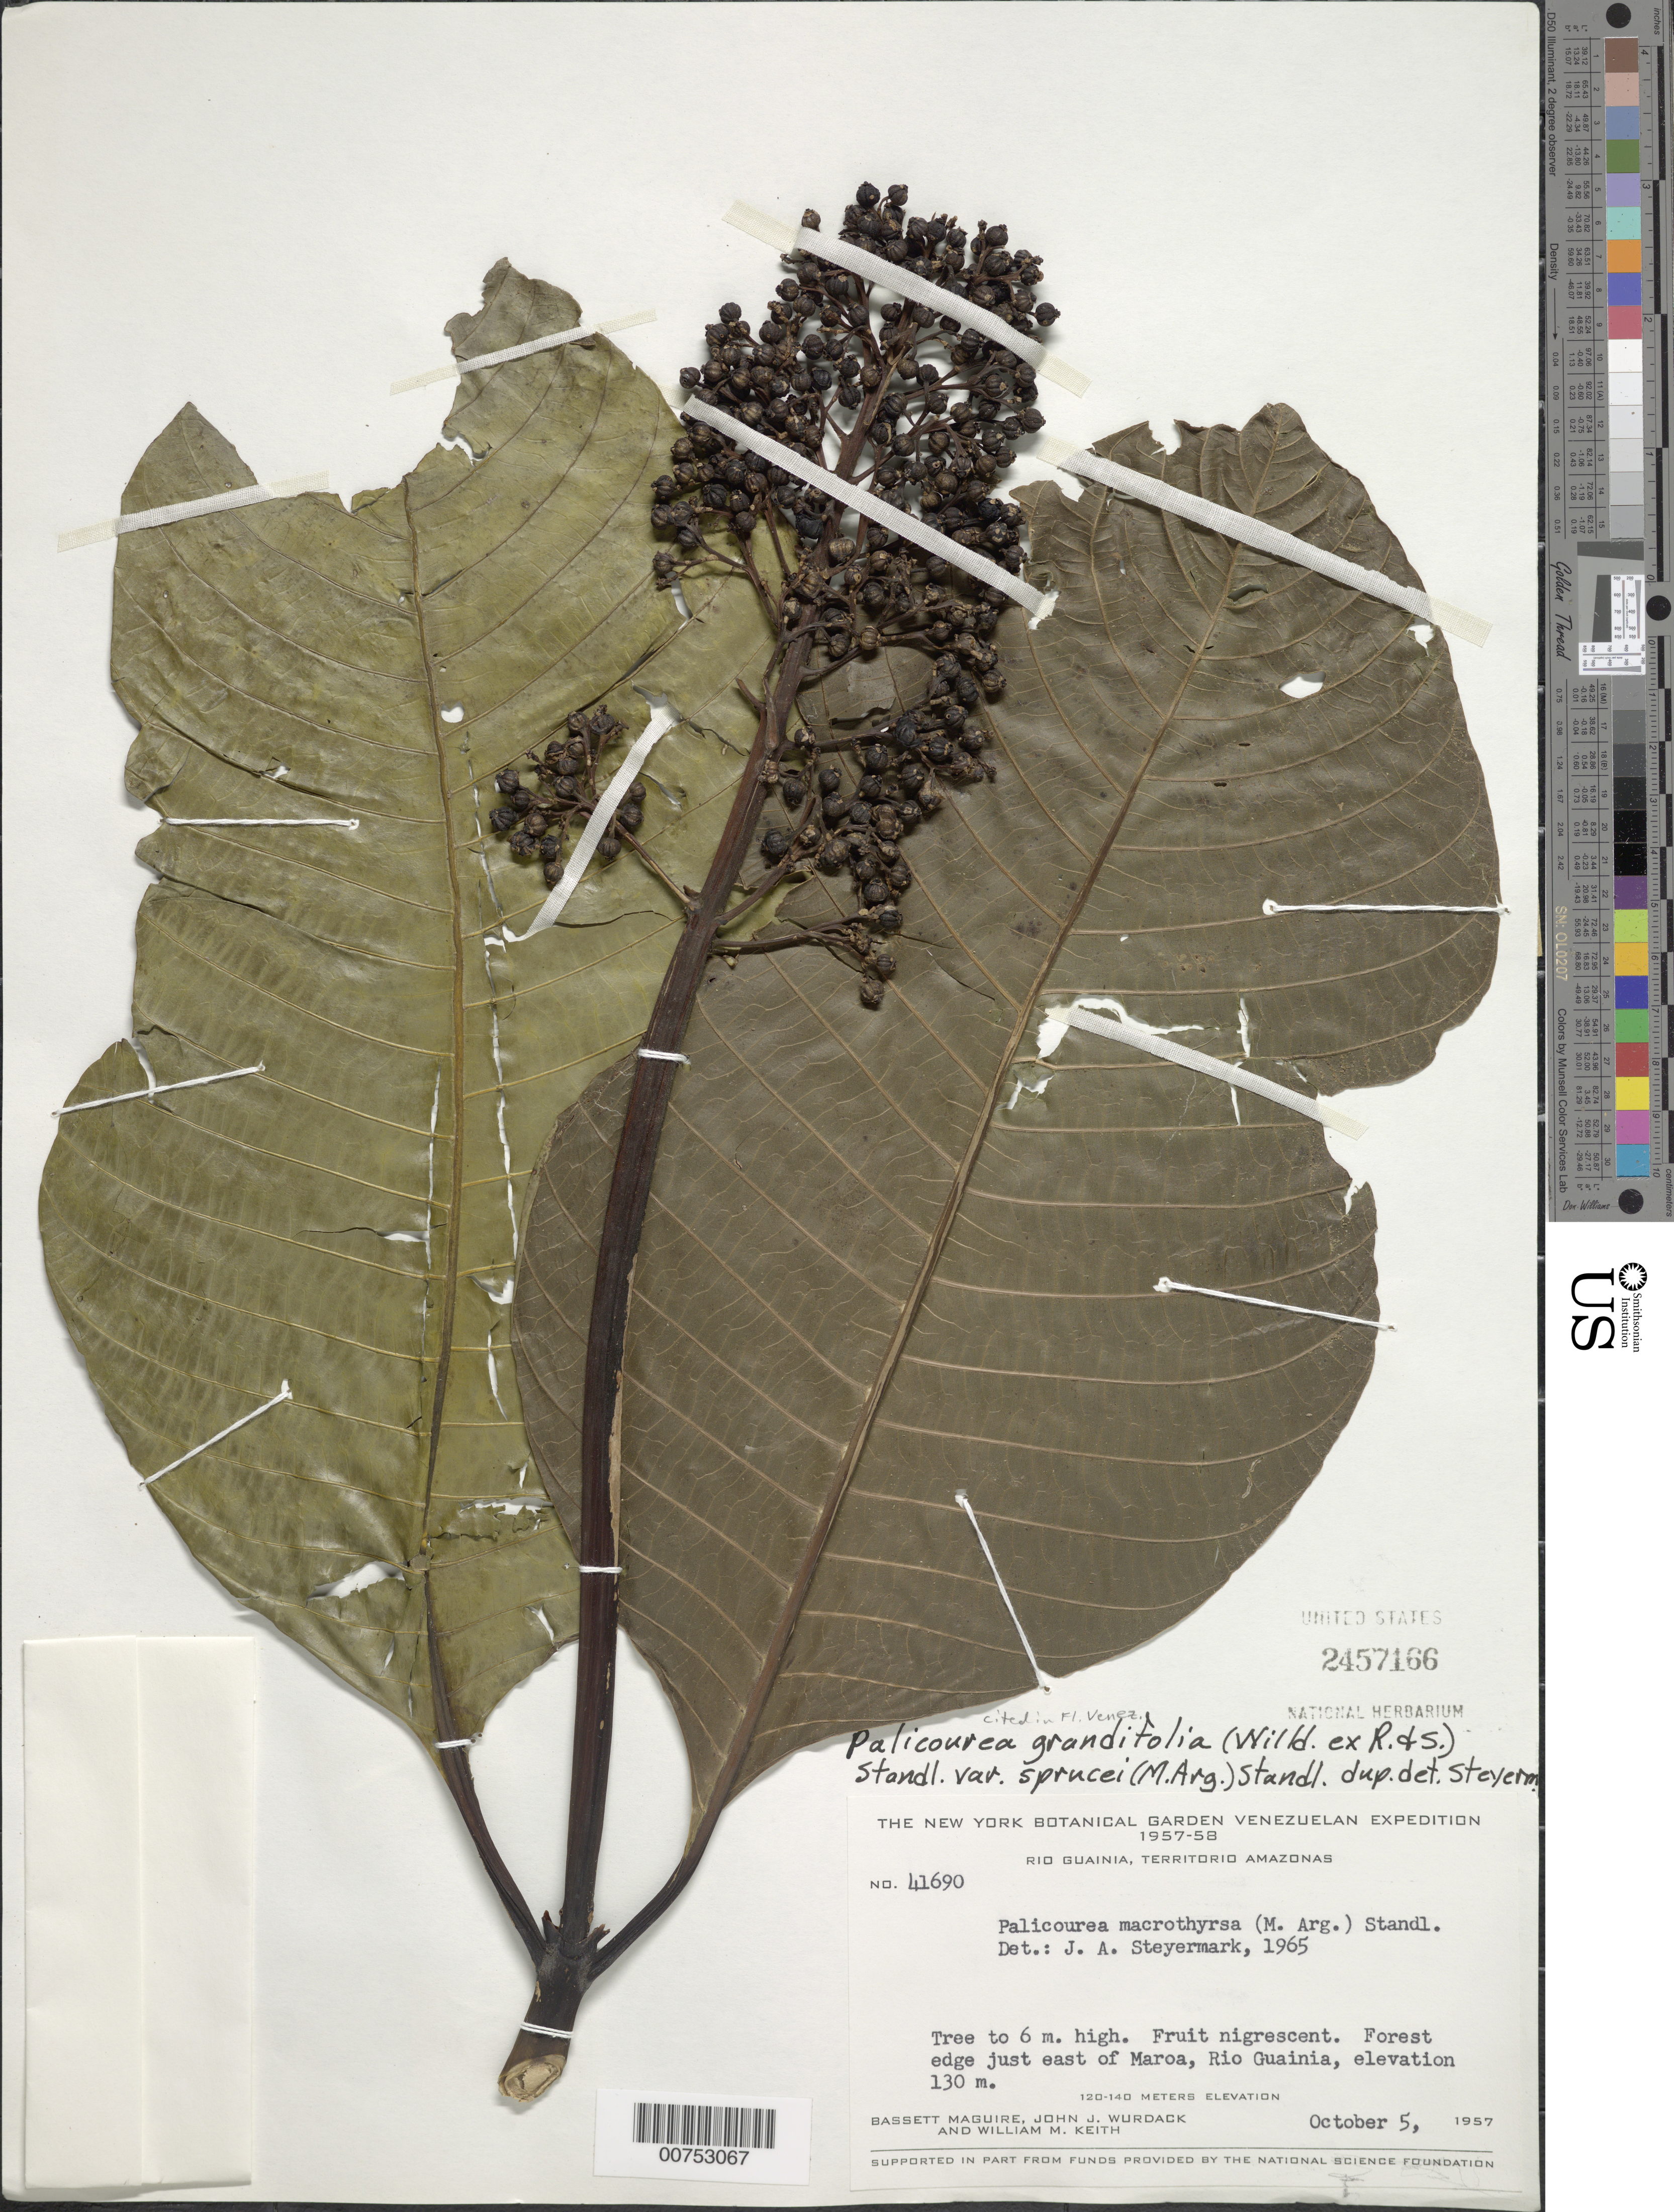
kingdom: Plantae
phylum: Tracheophyta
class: Magnoliopsida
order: Gentianales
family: Rubiaceae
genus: Palicourea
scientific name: Palicourea grandifolia var. sprucei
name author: (Müll. Arg.) Steyerm.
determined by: Steyermark, Julian A., (VEN)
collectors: B. Maguire, J. J. Wurdack & W. Keith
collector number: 41690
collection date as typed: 5-Oct-57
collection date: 1957-10-05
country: Venezuela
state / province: Amazonas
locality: Río Guainía, E of Maroa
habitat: Forest edge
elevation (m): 130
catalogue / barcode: US 2457166